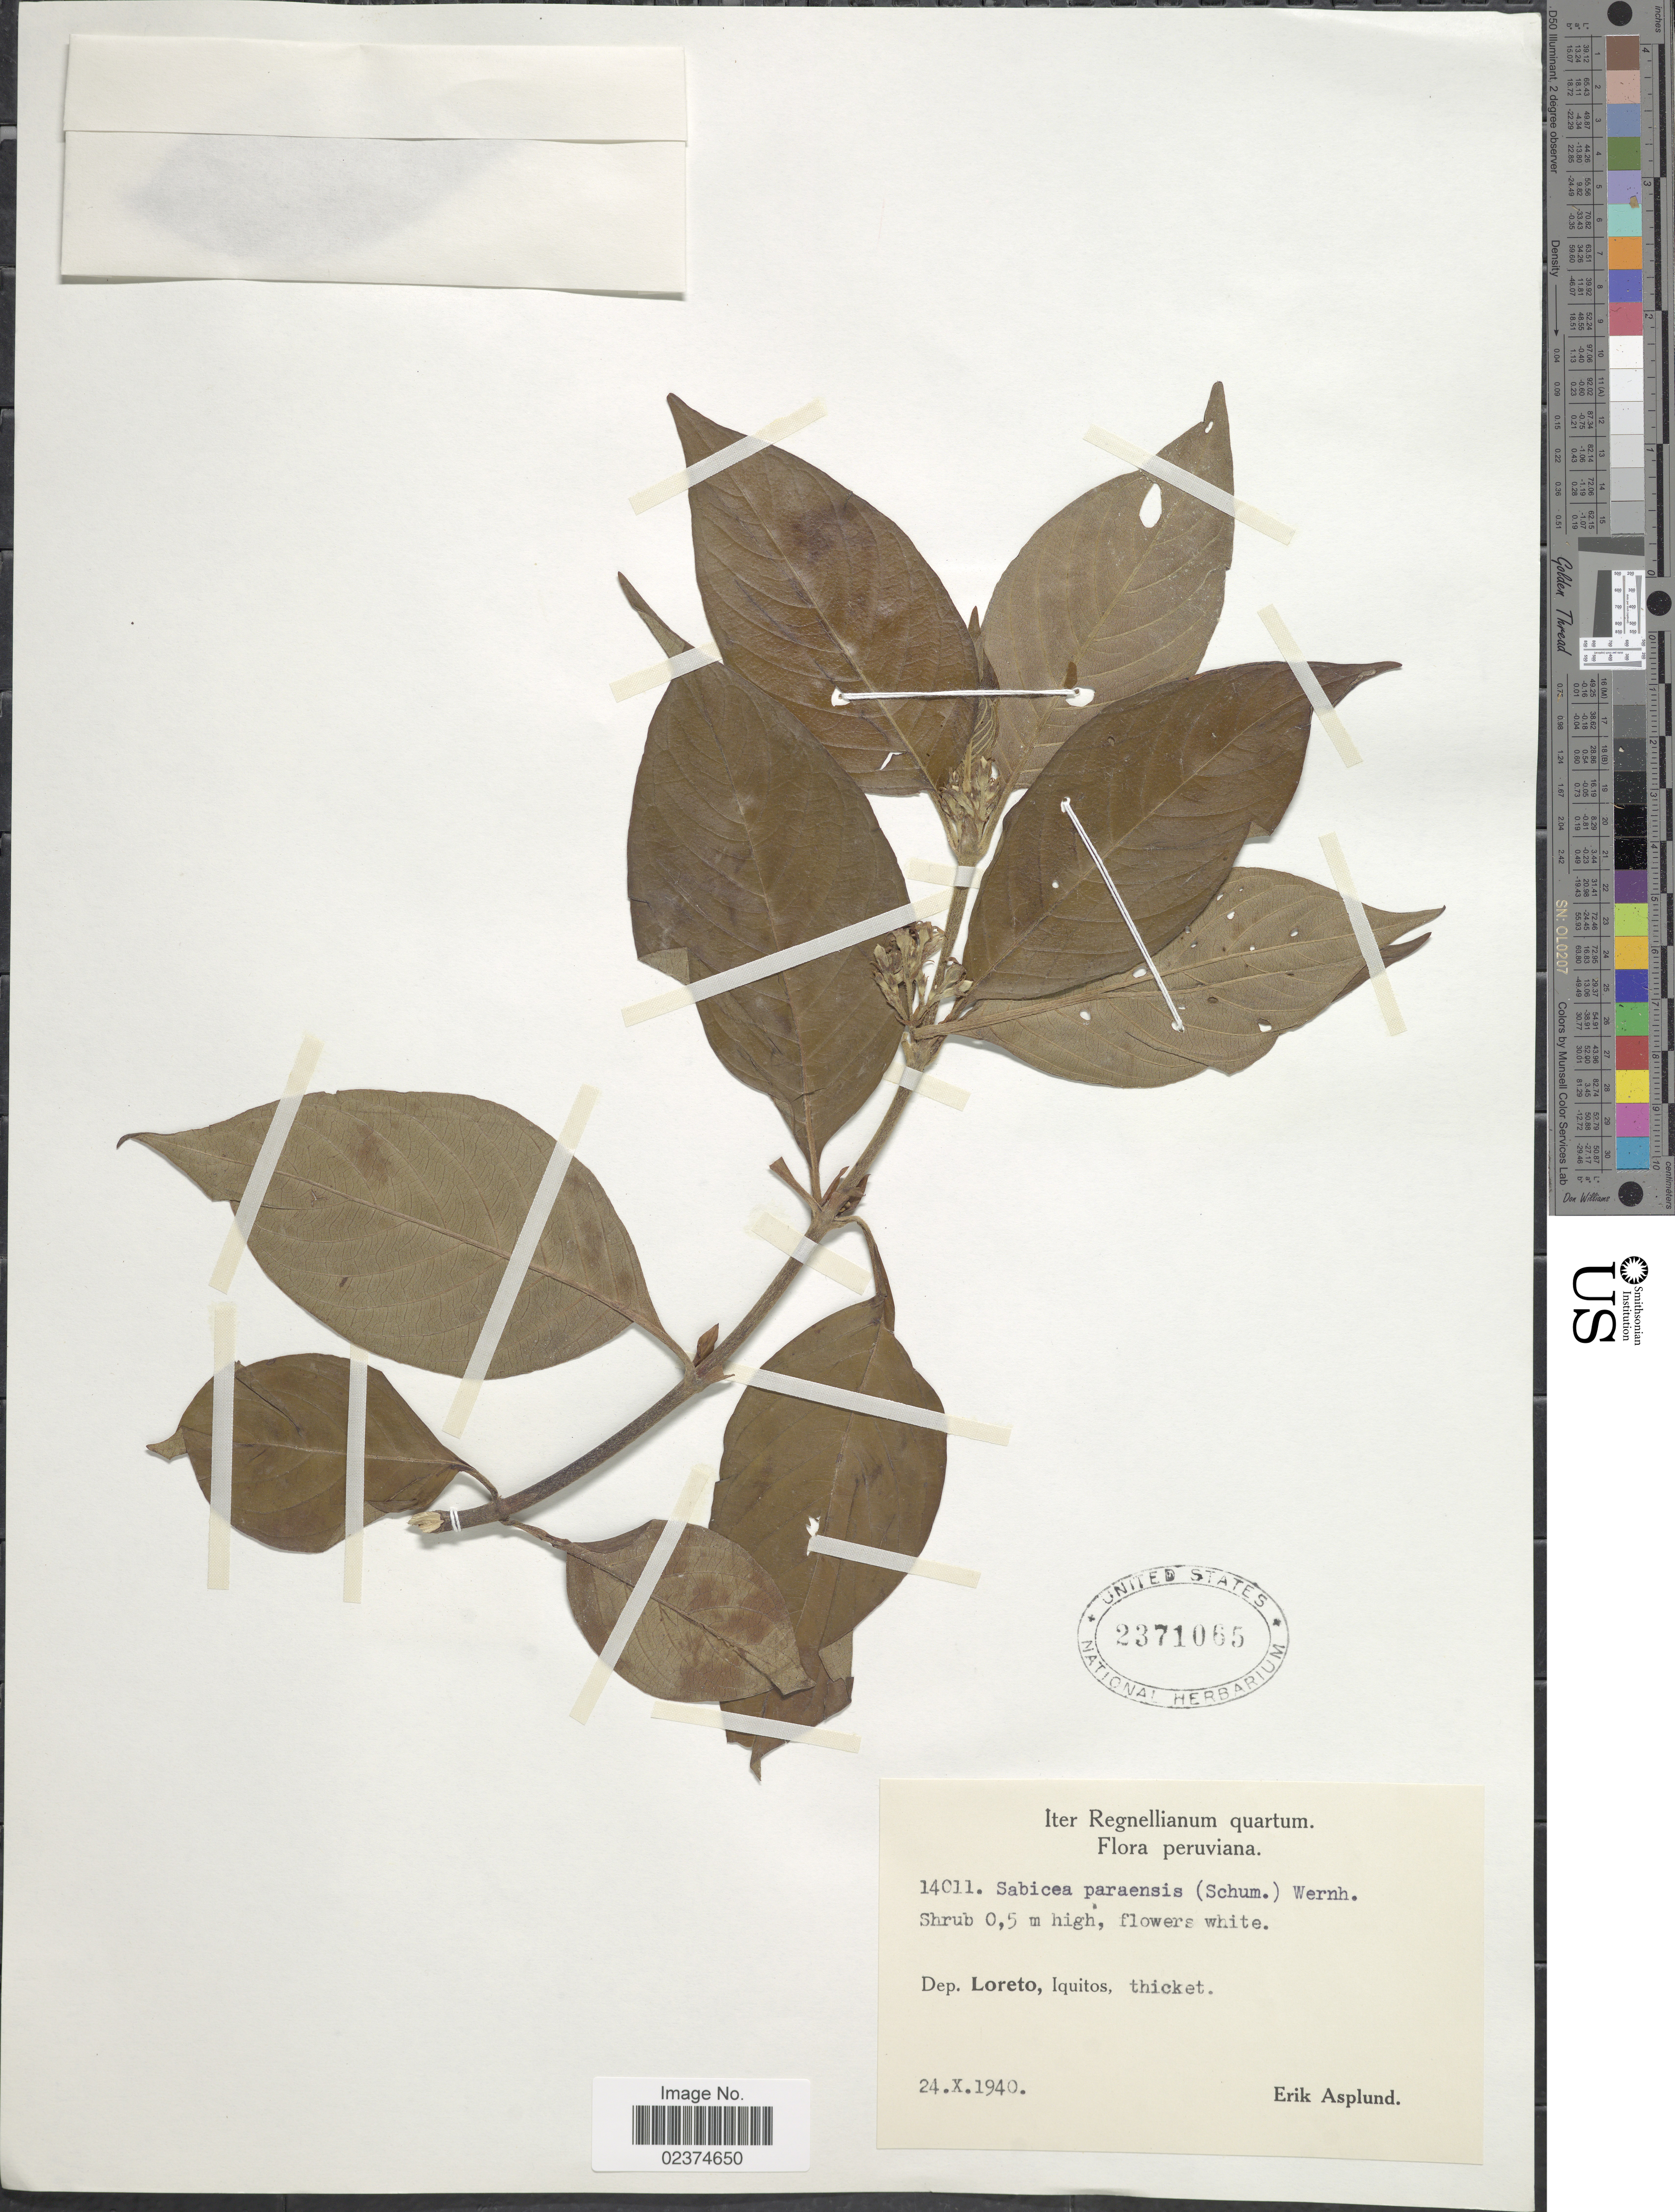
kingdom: Plantae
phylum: Tracheophyta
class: Magnoliopsida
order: Gentianales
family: Rubiaceae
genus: Sabicea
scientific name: Sabicea paraensis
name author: (K. Schum.) Wernham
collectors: E. Asplund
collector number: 14011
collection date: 1940-10-24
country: Peru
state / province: Loreto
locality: Iquitos, thicket, UIter Regnellianum quartum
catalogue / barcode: US 2371065